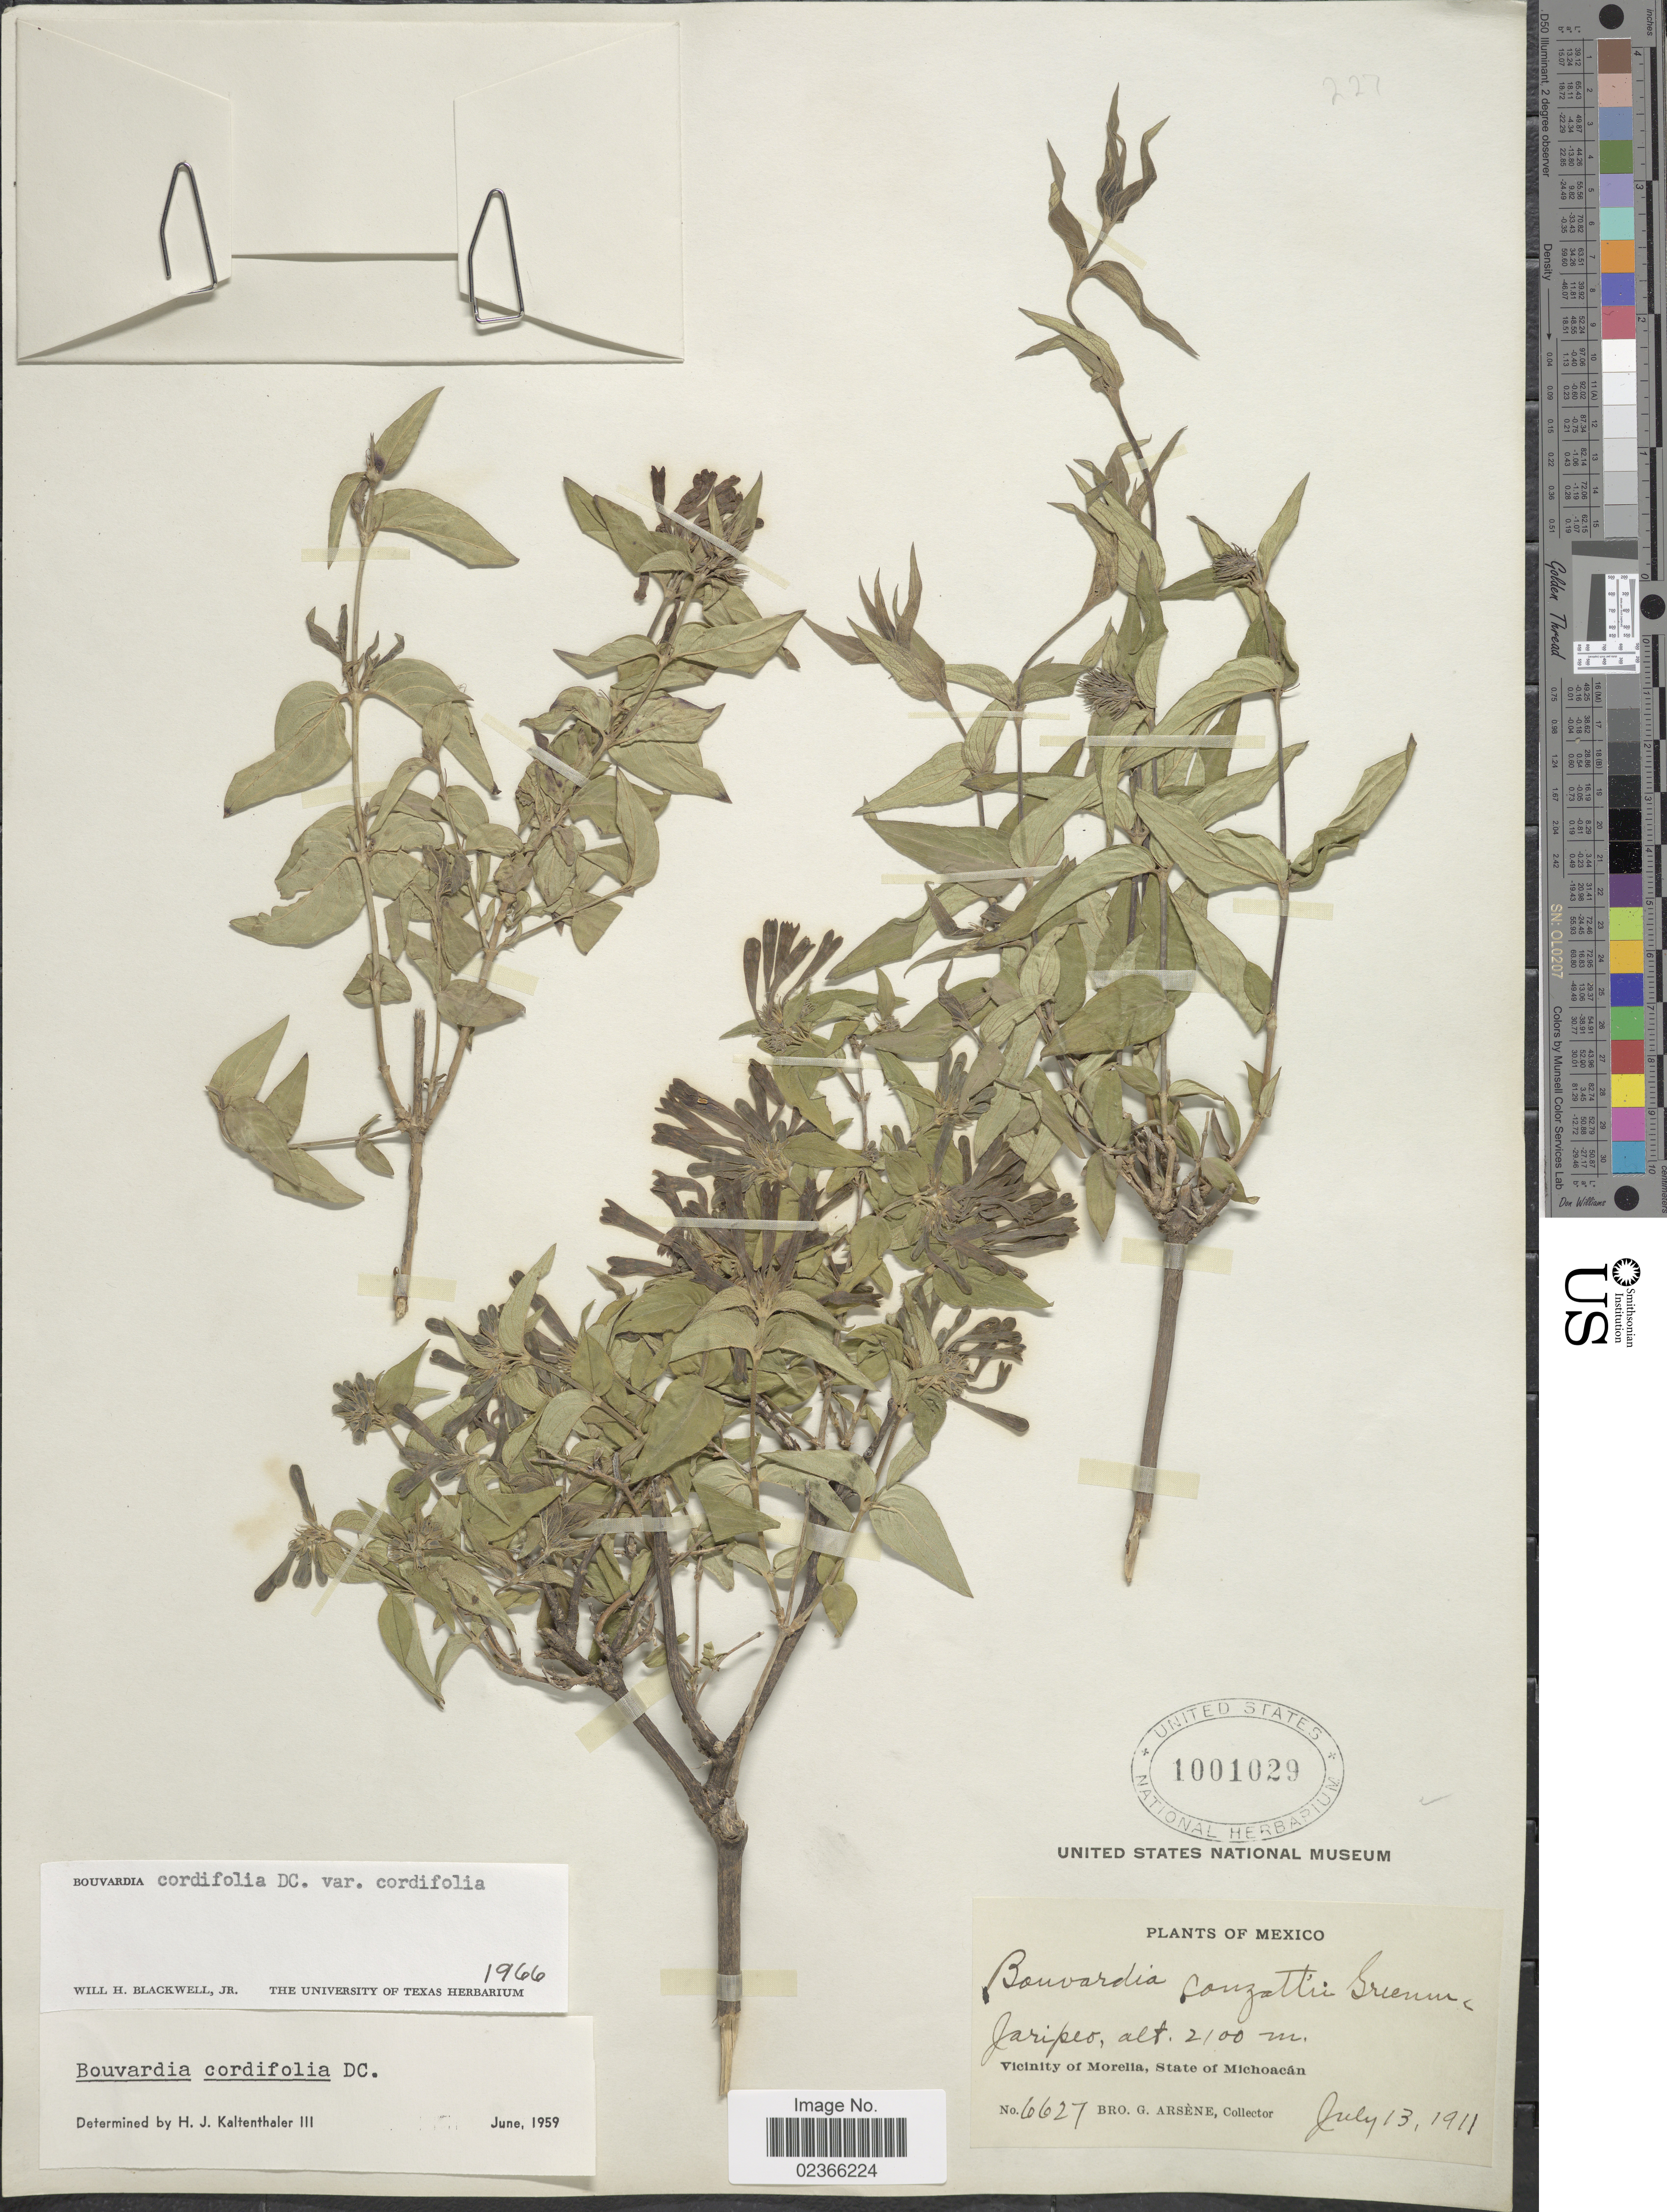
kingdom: Plantae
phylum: Tracheophyta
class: Magnoliopsida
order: Gentianales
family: Rubiaceae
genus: Bouvardia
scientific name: Bouvardia cordifolia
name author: DC.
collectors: Bro. G. Arsène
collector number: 6627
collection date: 1911-07-13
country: Mexico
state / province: Michoacán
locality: Jaripeo, Vicinity of Morelia, State of Michoacan.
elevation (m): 2100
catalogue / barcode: US 1001029